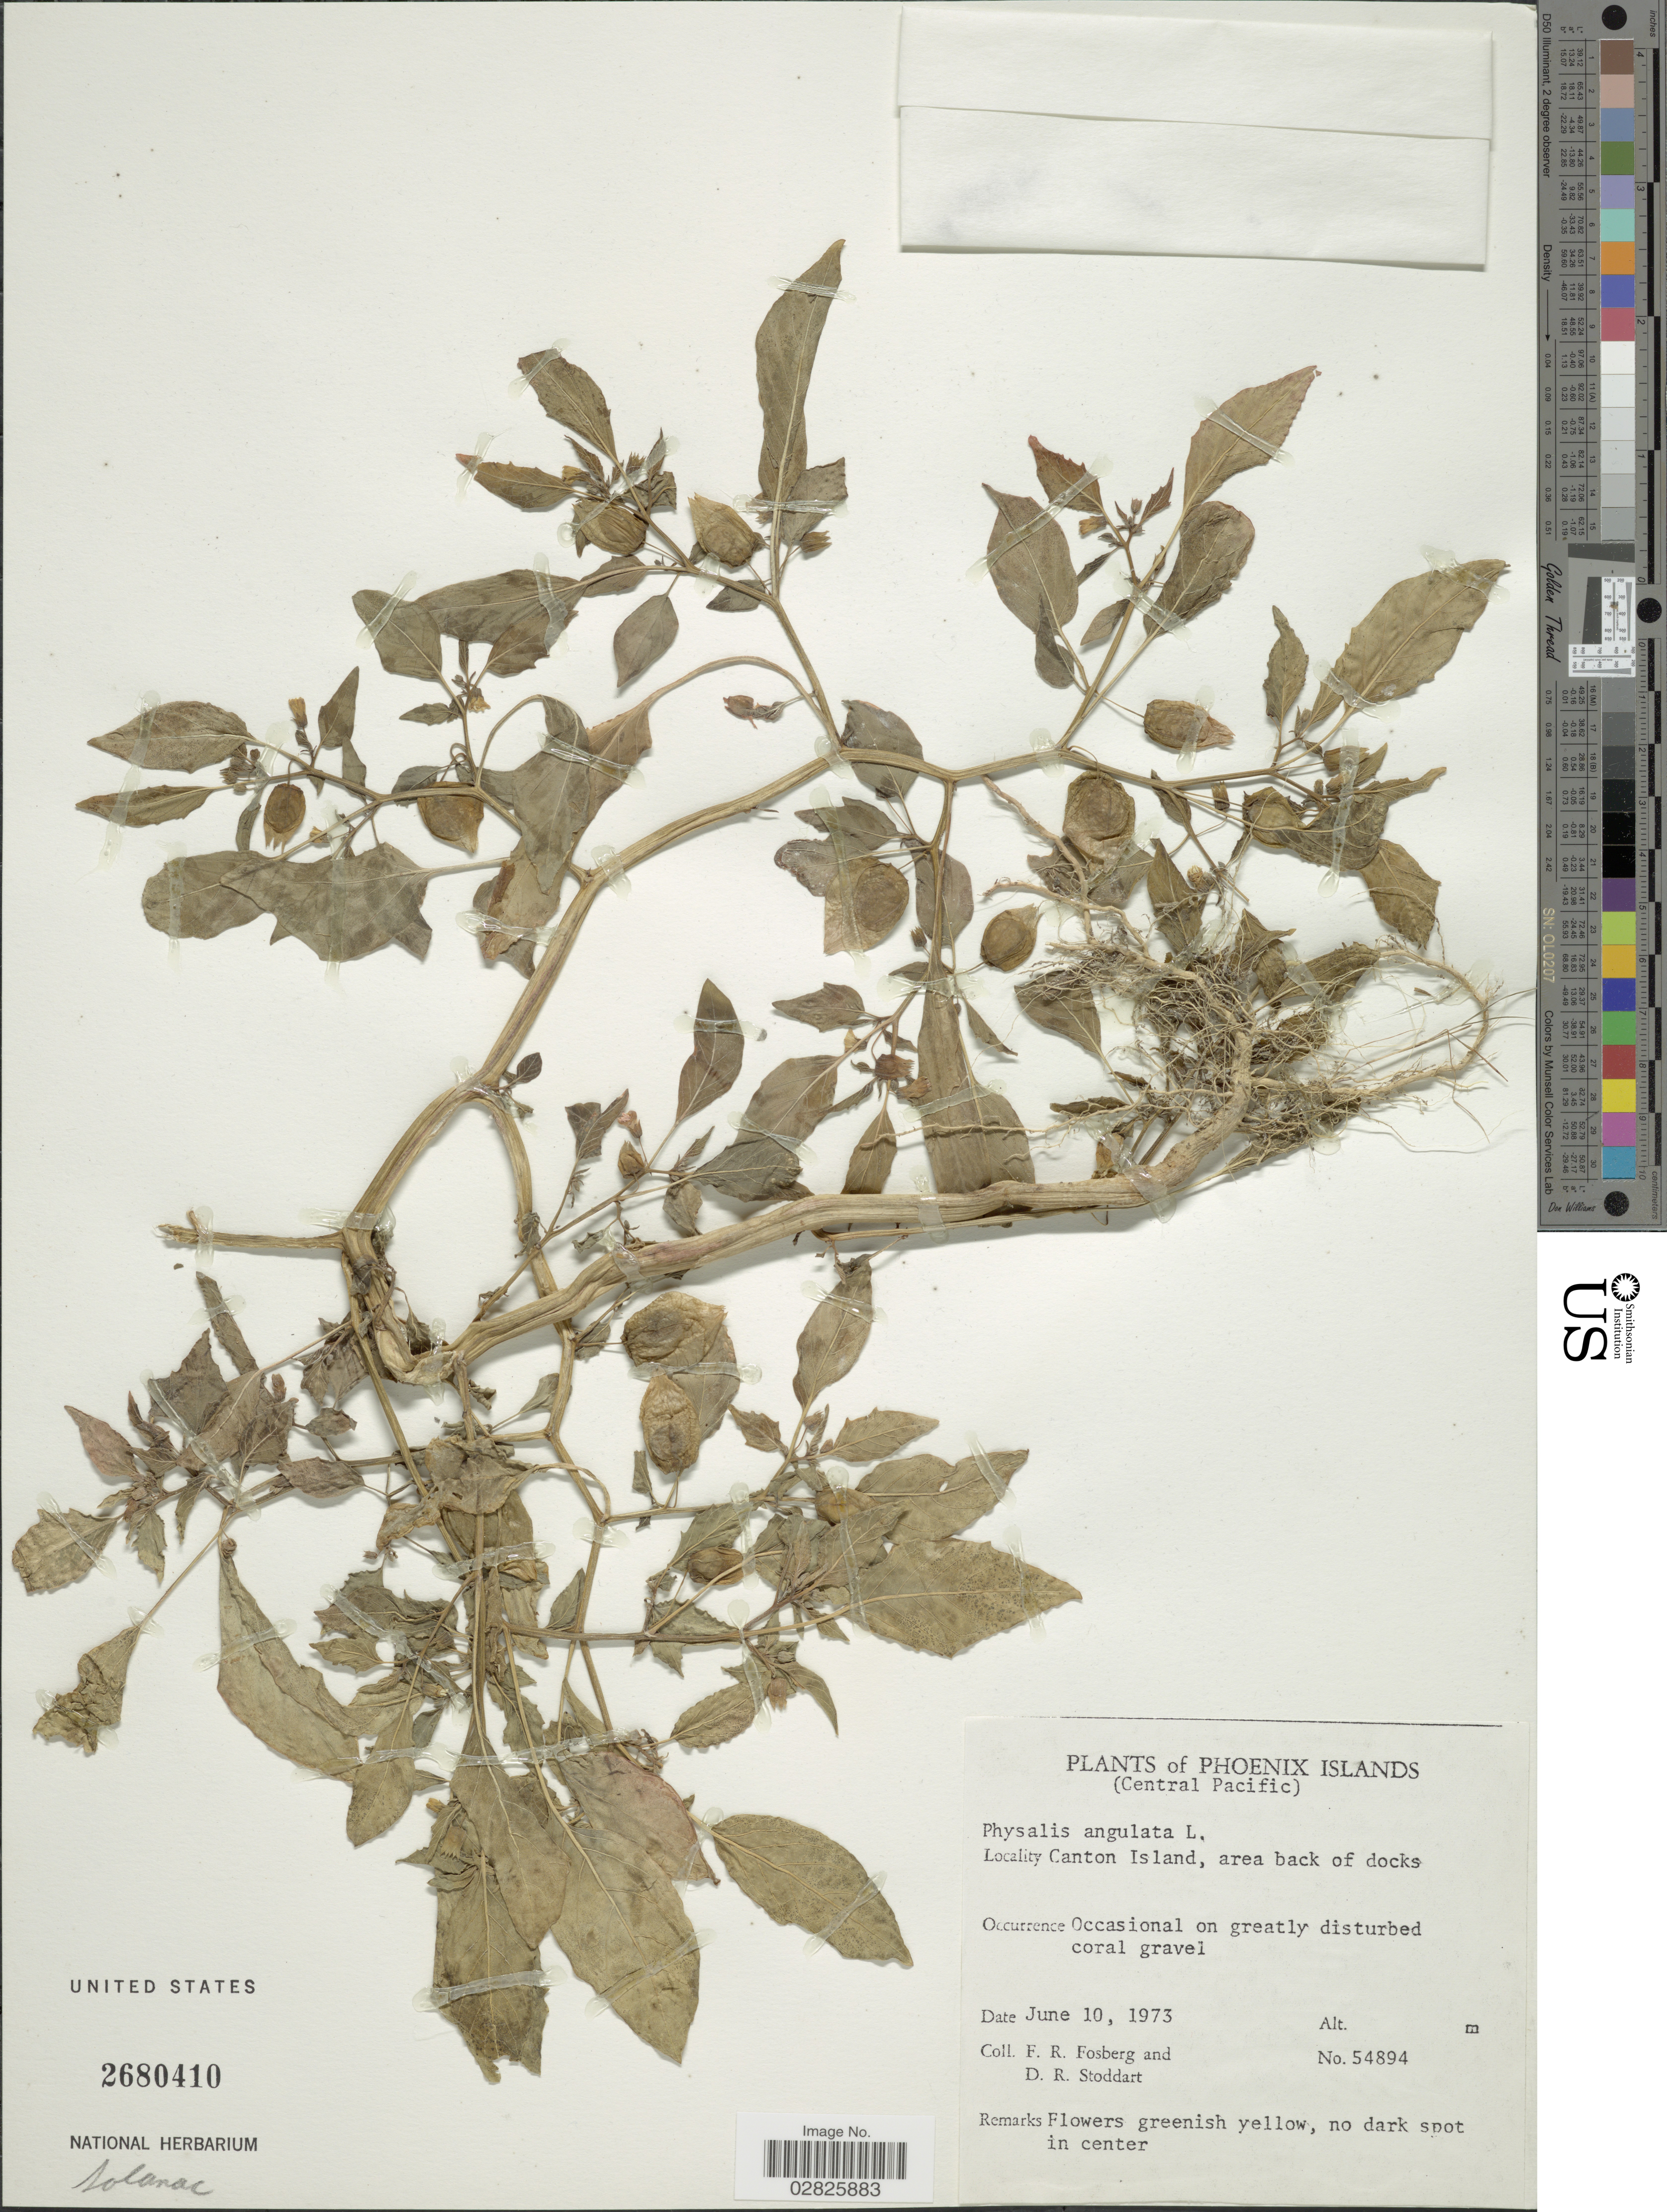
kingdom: Plantae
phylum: Tracheophyta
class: Magnoliopsida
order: Solanales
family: Solanaceae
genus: Physalis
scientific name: Physalis angulata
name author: L.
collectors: F. R. Fosberg & D. R. Stoddart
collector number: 54894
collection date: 1973-06-10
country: Kiribati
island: Kanton [Canton] Atoll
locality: Phoenix Islands (Central Pacific). Canton Island, area back of docks.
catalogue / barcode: US 2680410